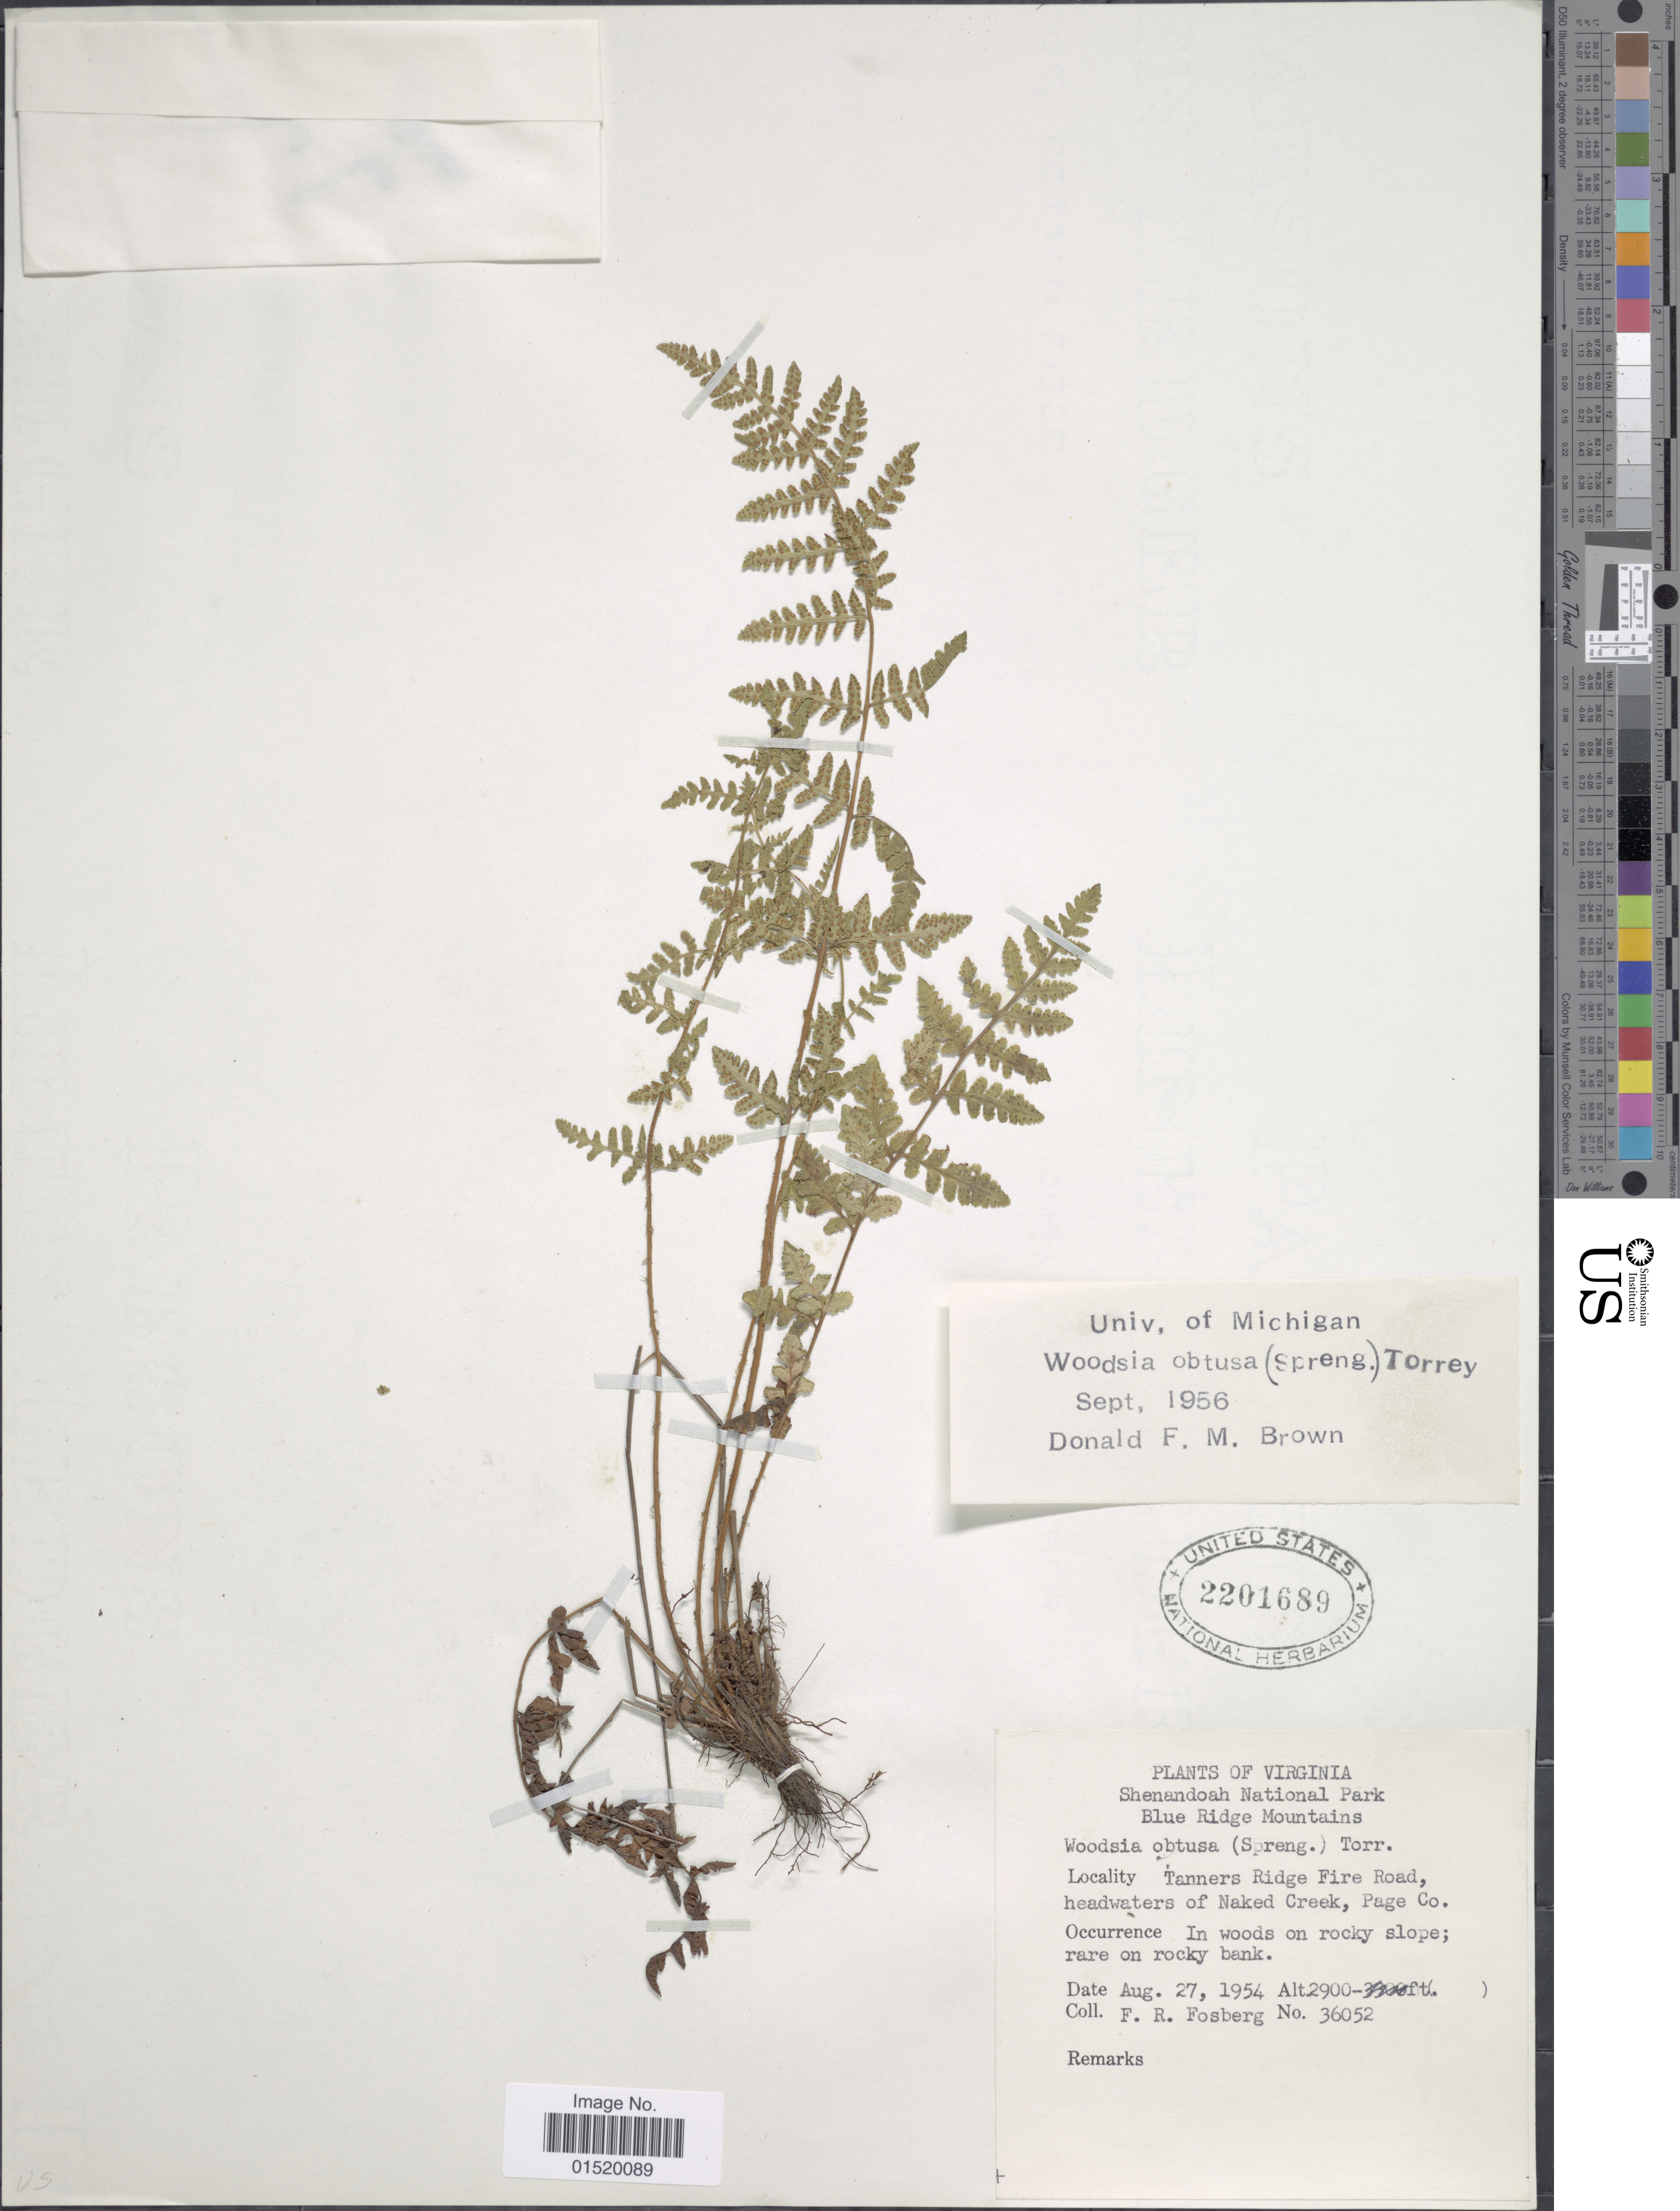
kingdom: Plantae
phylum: Tracheophyta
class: Polypodiopsida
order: Polypodiales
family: Woodsiaceae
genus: Woodsia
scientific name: Woodsia obtusa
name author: (Spreng.) Torr.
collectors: F. R. Fosberg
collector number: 36052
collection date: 1954-08-27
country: United States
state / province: Virginia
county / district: Page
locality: Shenandoah National Park, Blue Ridge Mountains, Tanners Ridge Fire Road, headwaters of Naked Creek, Page Co.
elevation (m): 884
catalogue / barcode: US 2201689